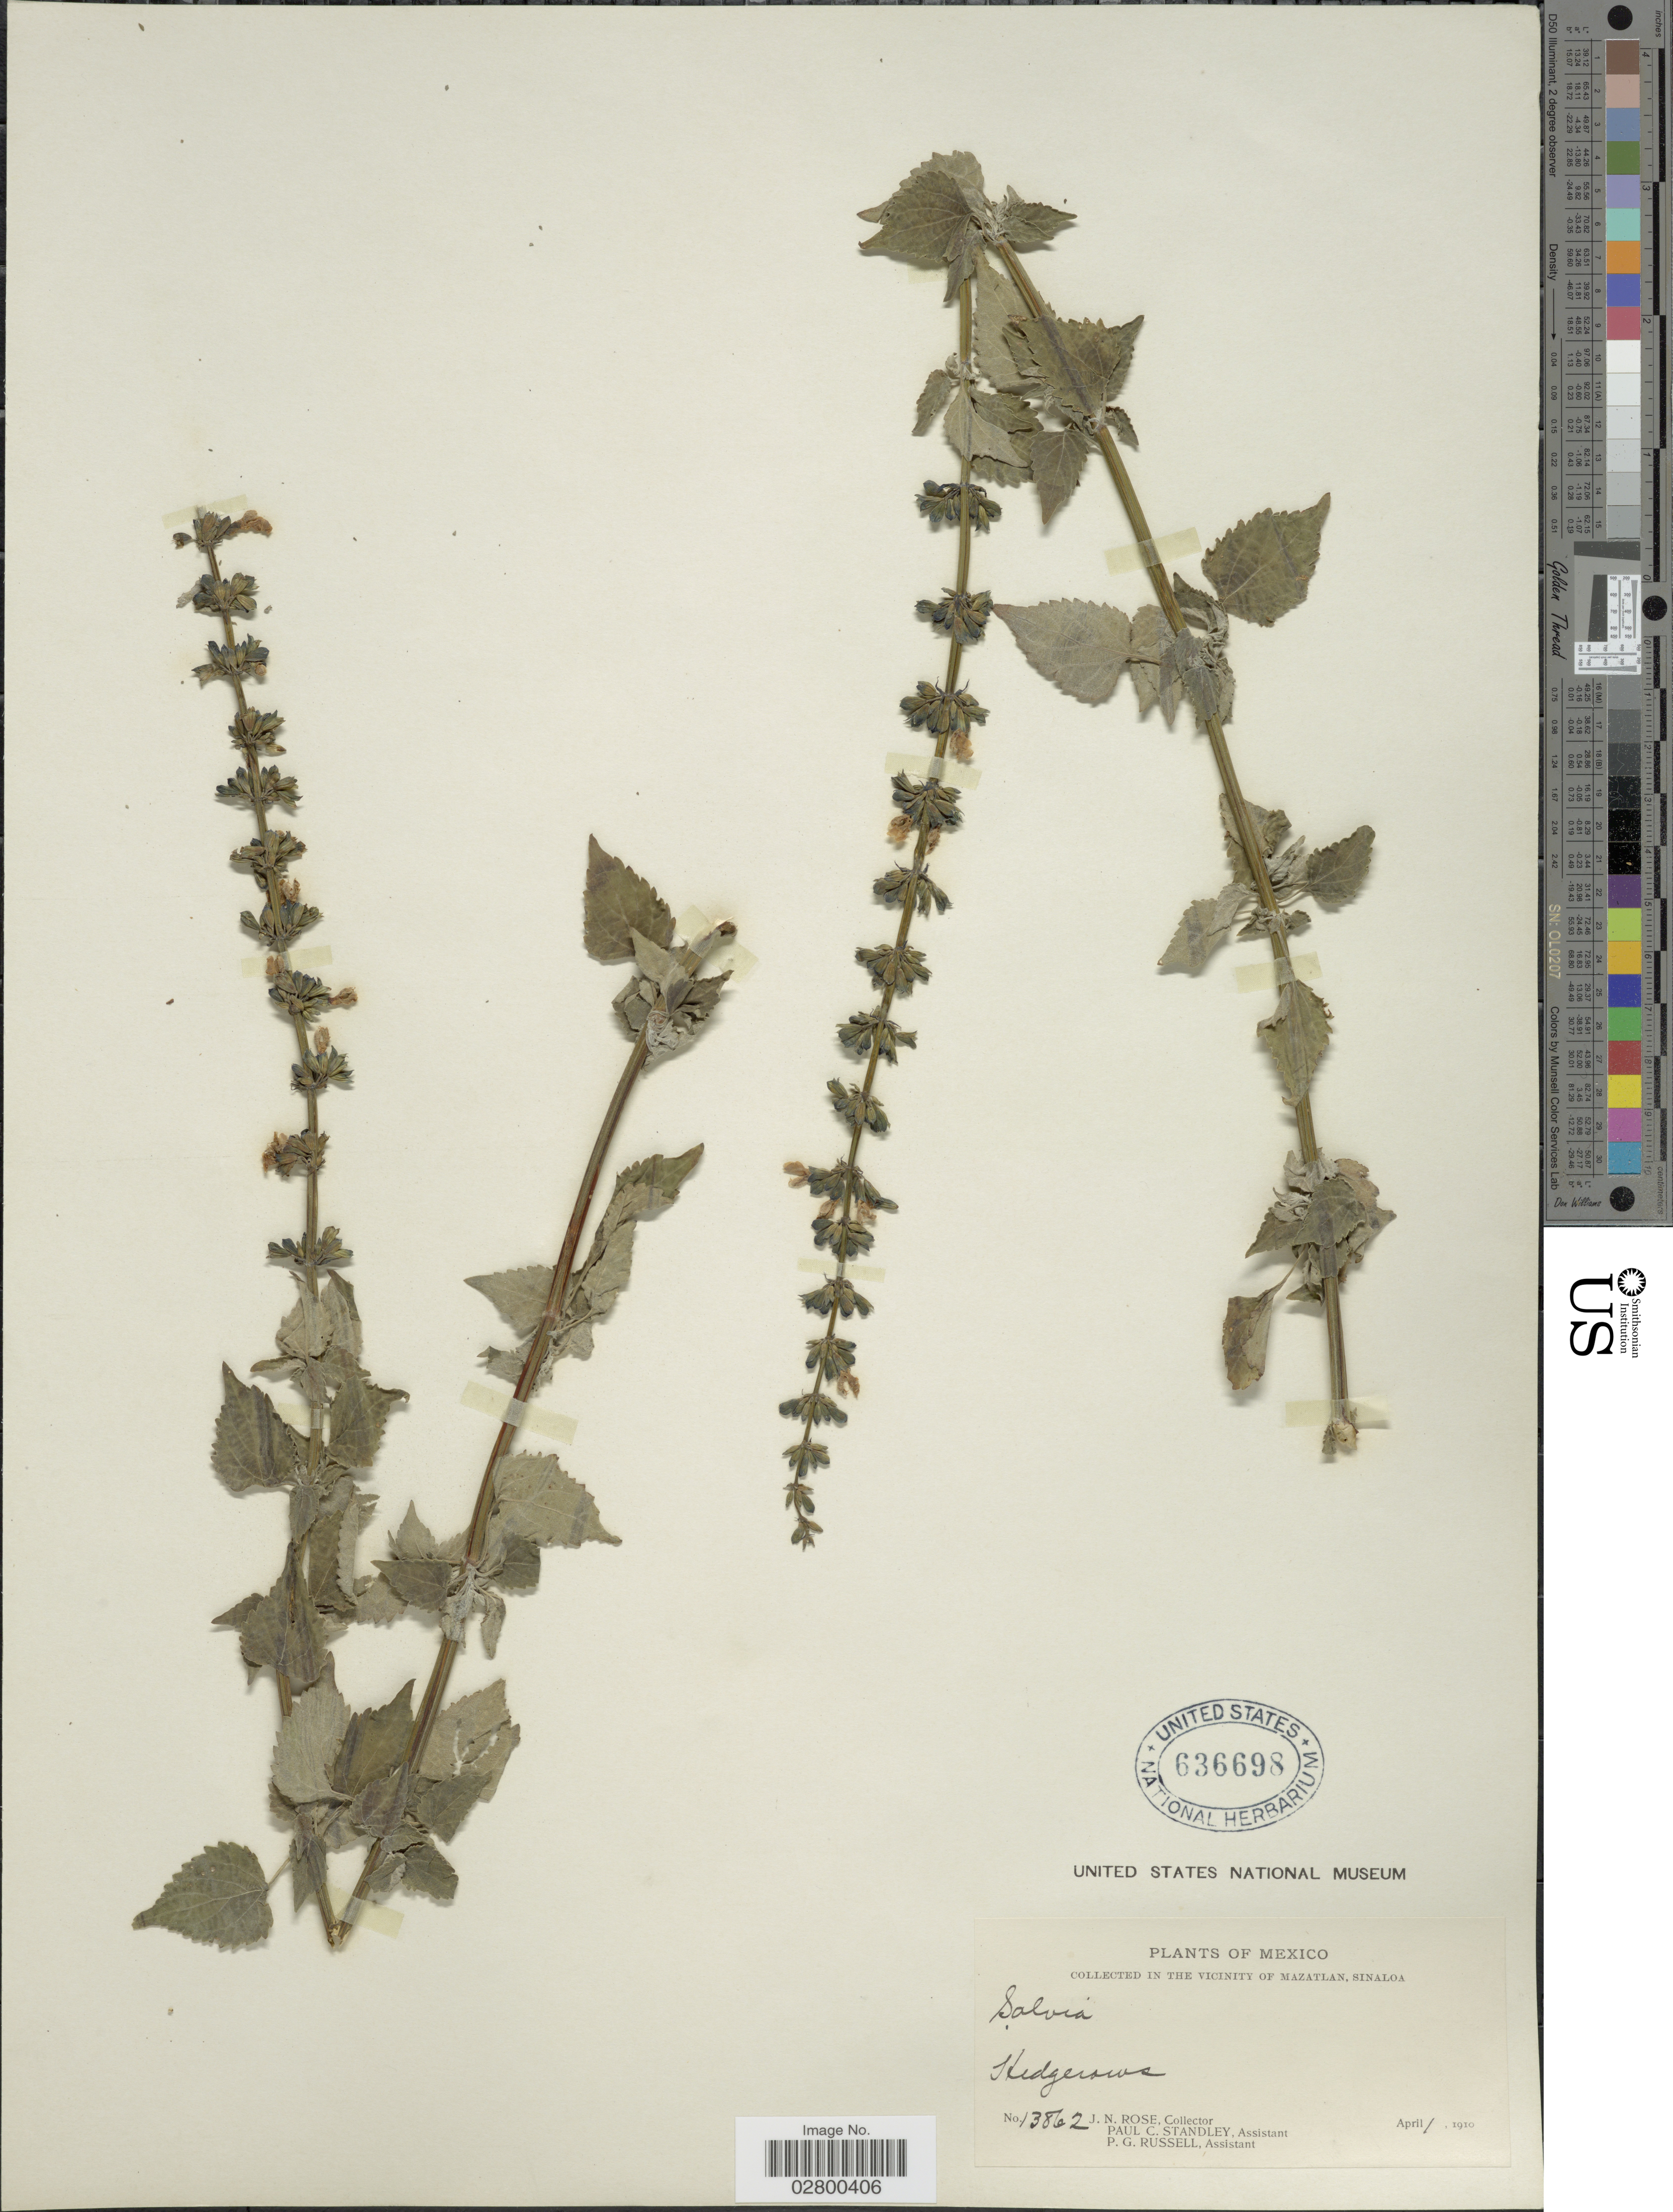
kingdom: Plantae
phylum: Tracheophyta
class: Magnoliopsida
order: Lamiales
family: Lamiaceae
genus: Salvia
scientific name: Salvia aliena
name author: Greene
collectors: J. N. Rose, P. C. Standley & P. G. Russell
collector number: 13862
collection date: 1910-04-01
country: Mexico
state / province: Sinaloa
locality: In The Vicinity of Mazatlan, Sinaloa.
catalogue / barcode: US 636698